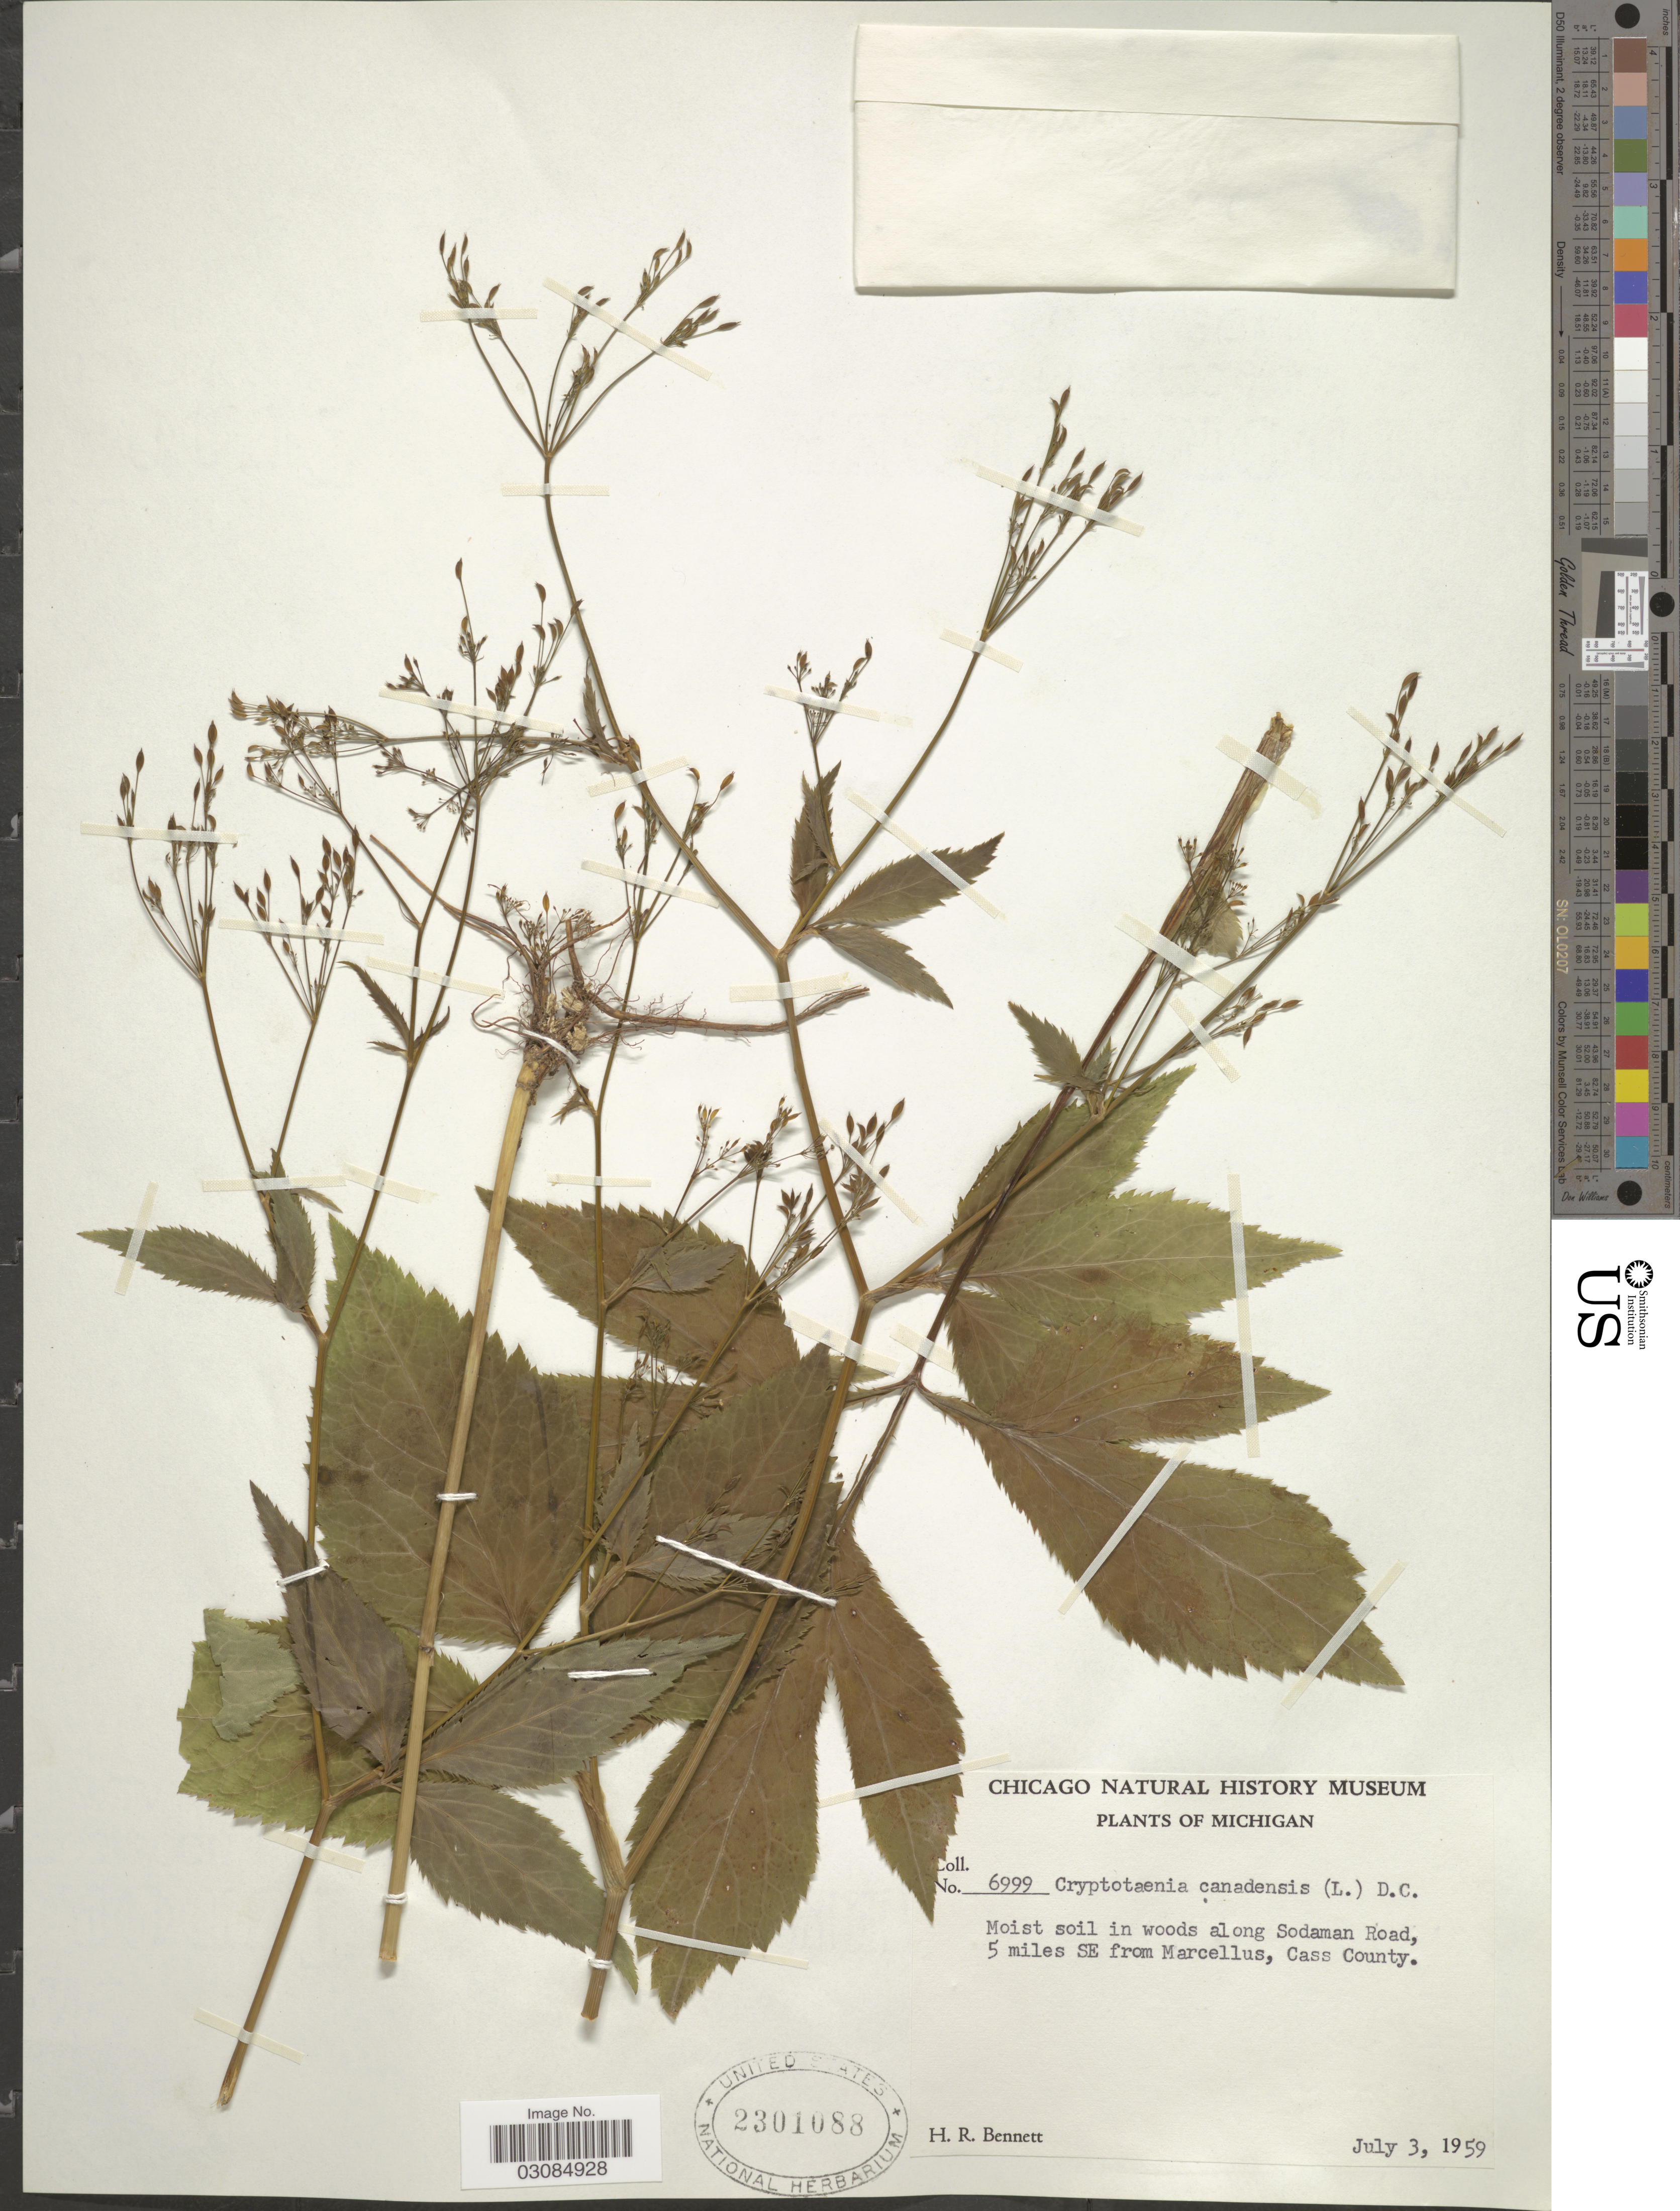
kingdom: Plantae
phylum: Tracheophyta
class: Magnoliopsida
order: Apiales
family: Apiaceae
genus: Cryptotaenia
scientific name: Cryptotaenia canadensis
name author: (L.) DC.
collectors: H. R. Bennett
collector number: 6999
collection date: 1959-07-03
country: United States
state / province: Michigan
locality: Moist soil in woods along Sodaman Road, 5 miles SE from Marcellus, Cass County.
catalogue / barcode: US 2301088